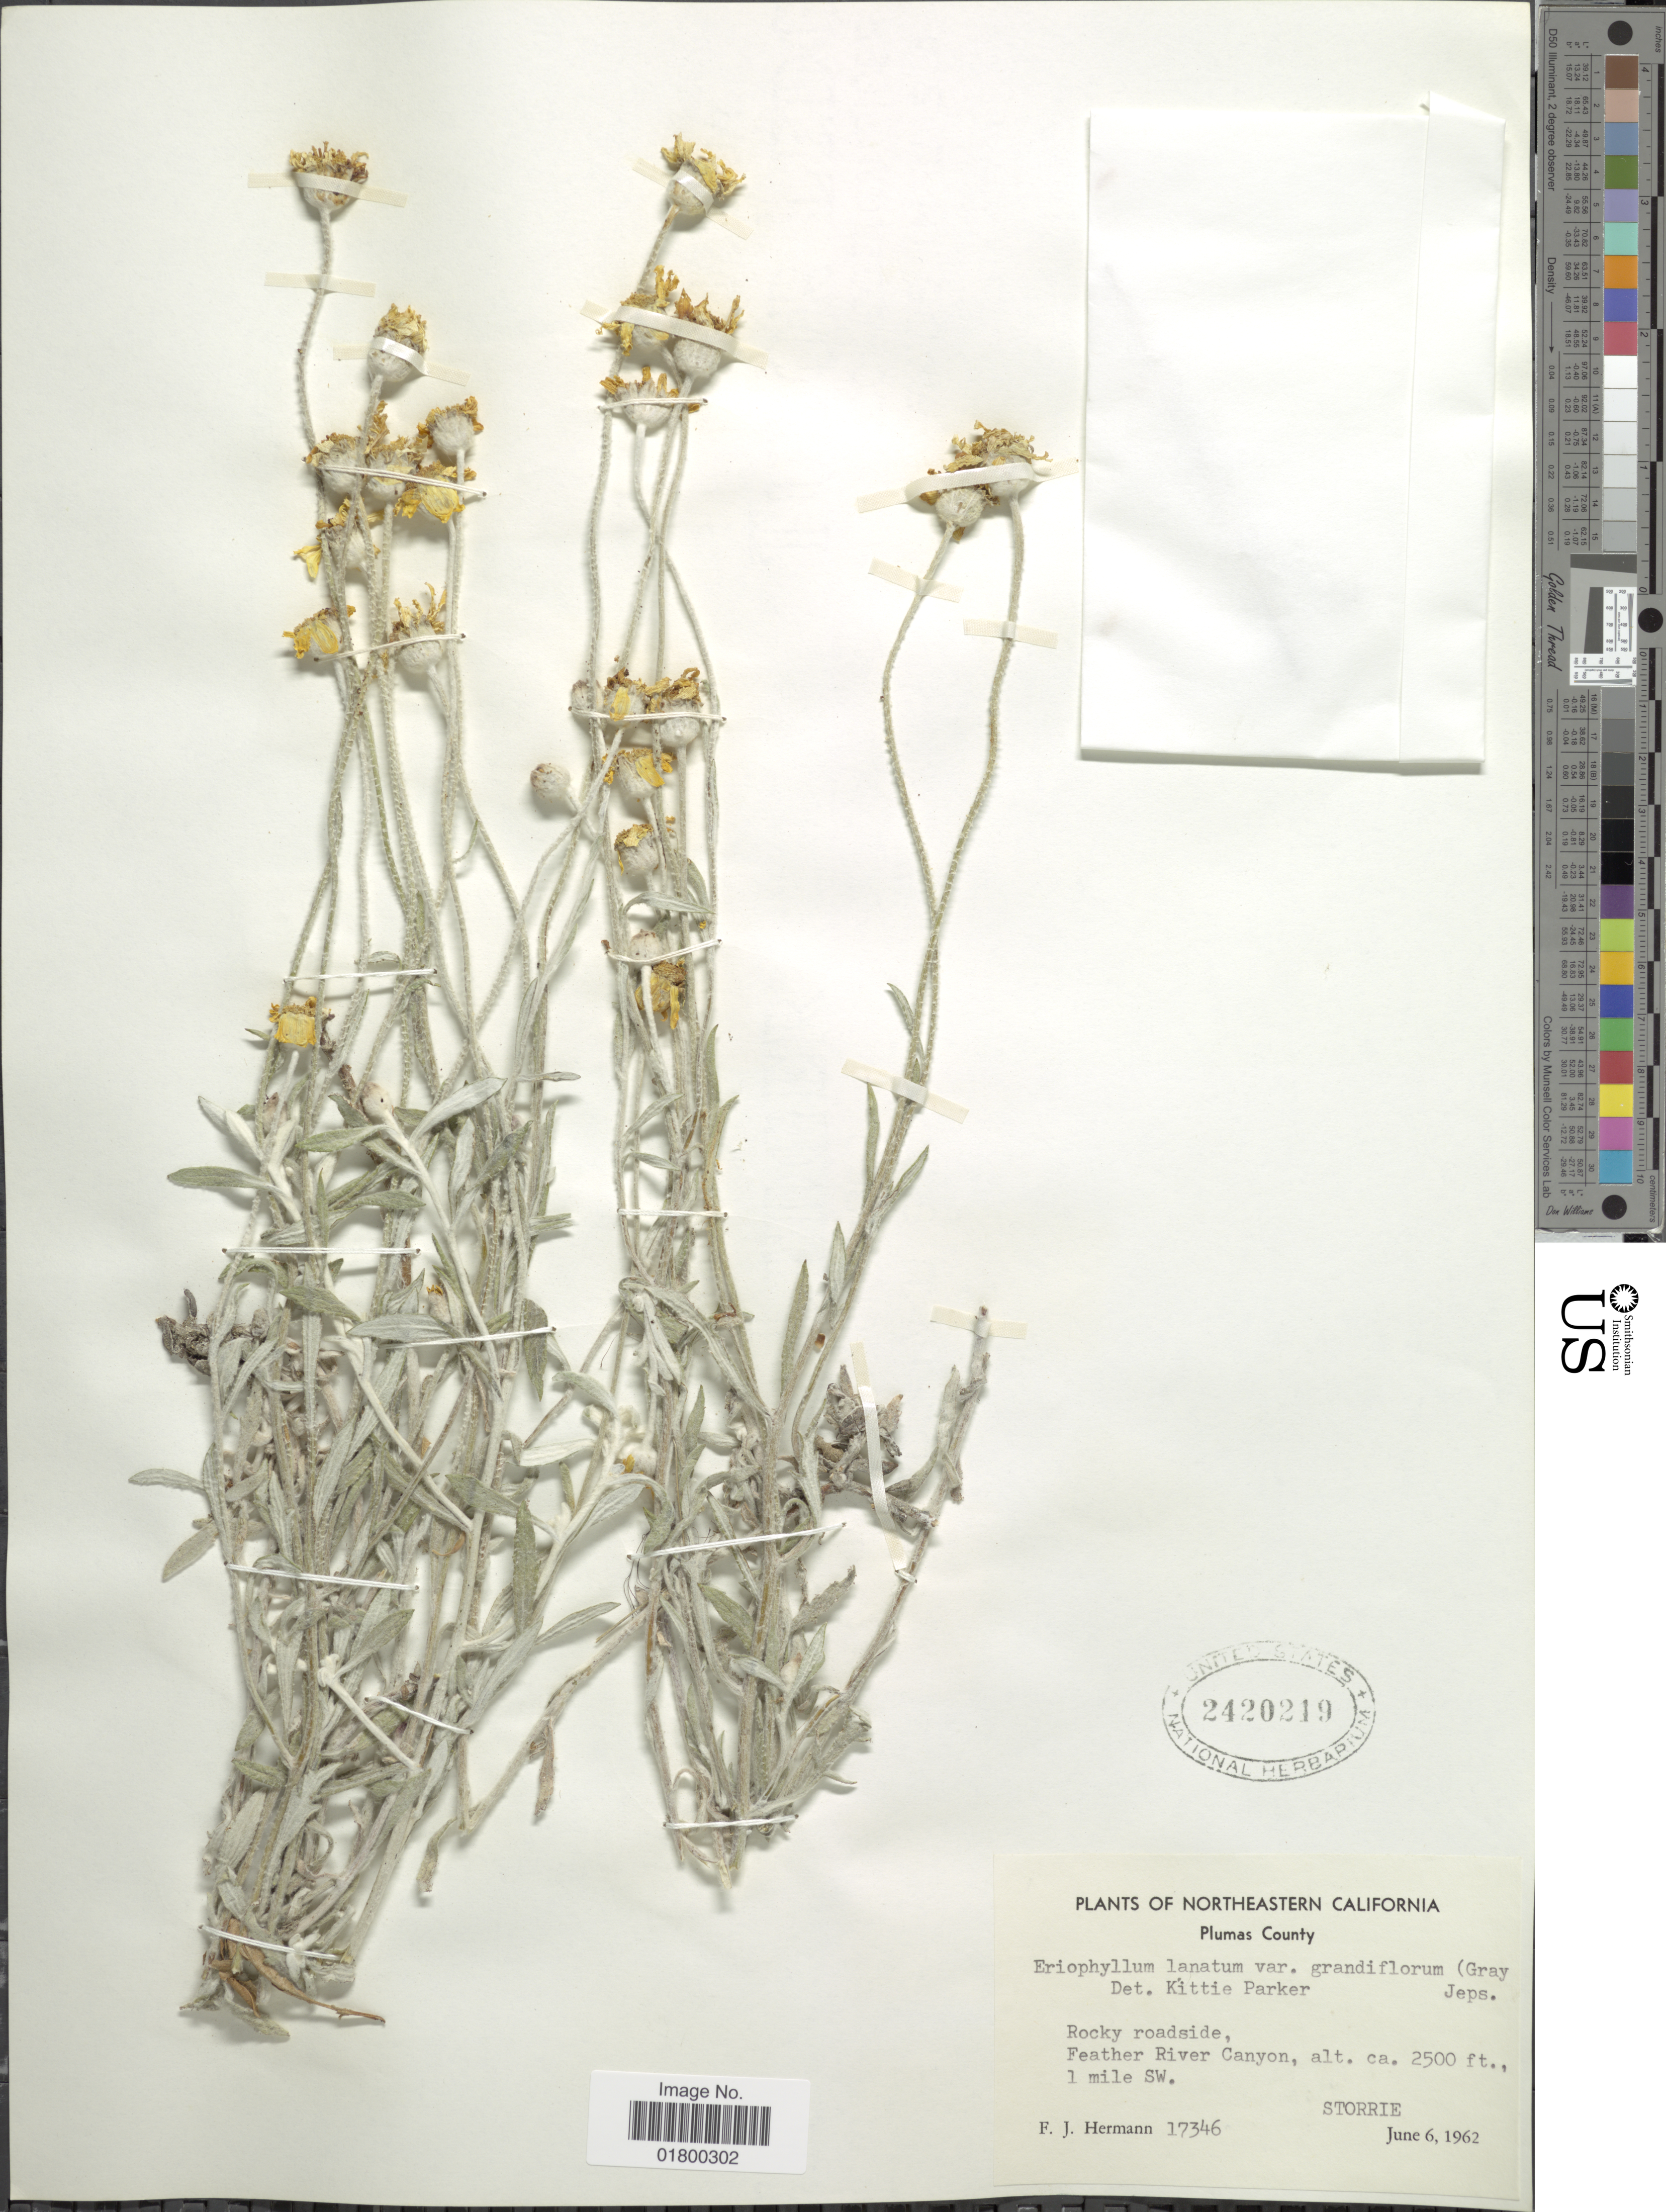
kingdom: Plantae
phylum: Tracheophyta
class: Magnoliopsida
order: Asterales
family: Asteraceae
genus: Eriophyllum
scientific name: Eriophyllum lanatum var. grandiflorum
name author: (A. Gray) Jeps.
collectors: F. J. Hermann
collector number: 17346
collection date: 1962-06-06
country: United States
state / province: California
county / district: Plumas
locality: Northeastern California, Plumas County, Feather River Canyon, 1 miles SW, Storrie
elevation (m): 762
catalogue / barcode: US 2420219